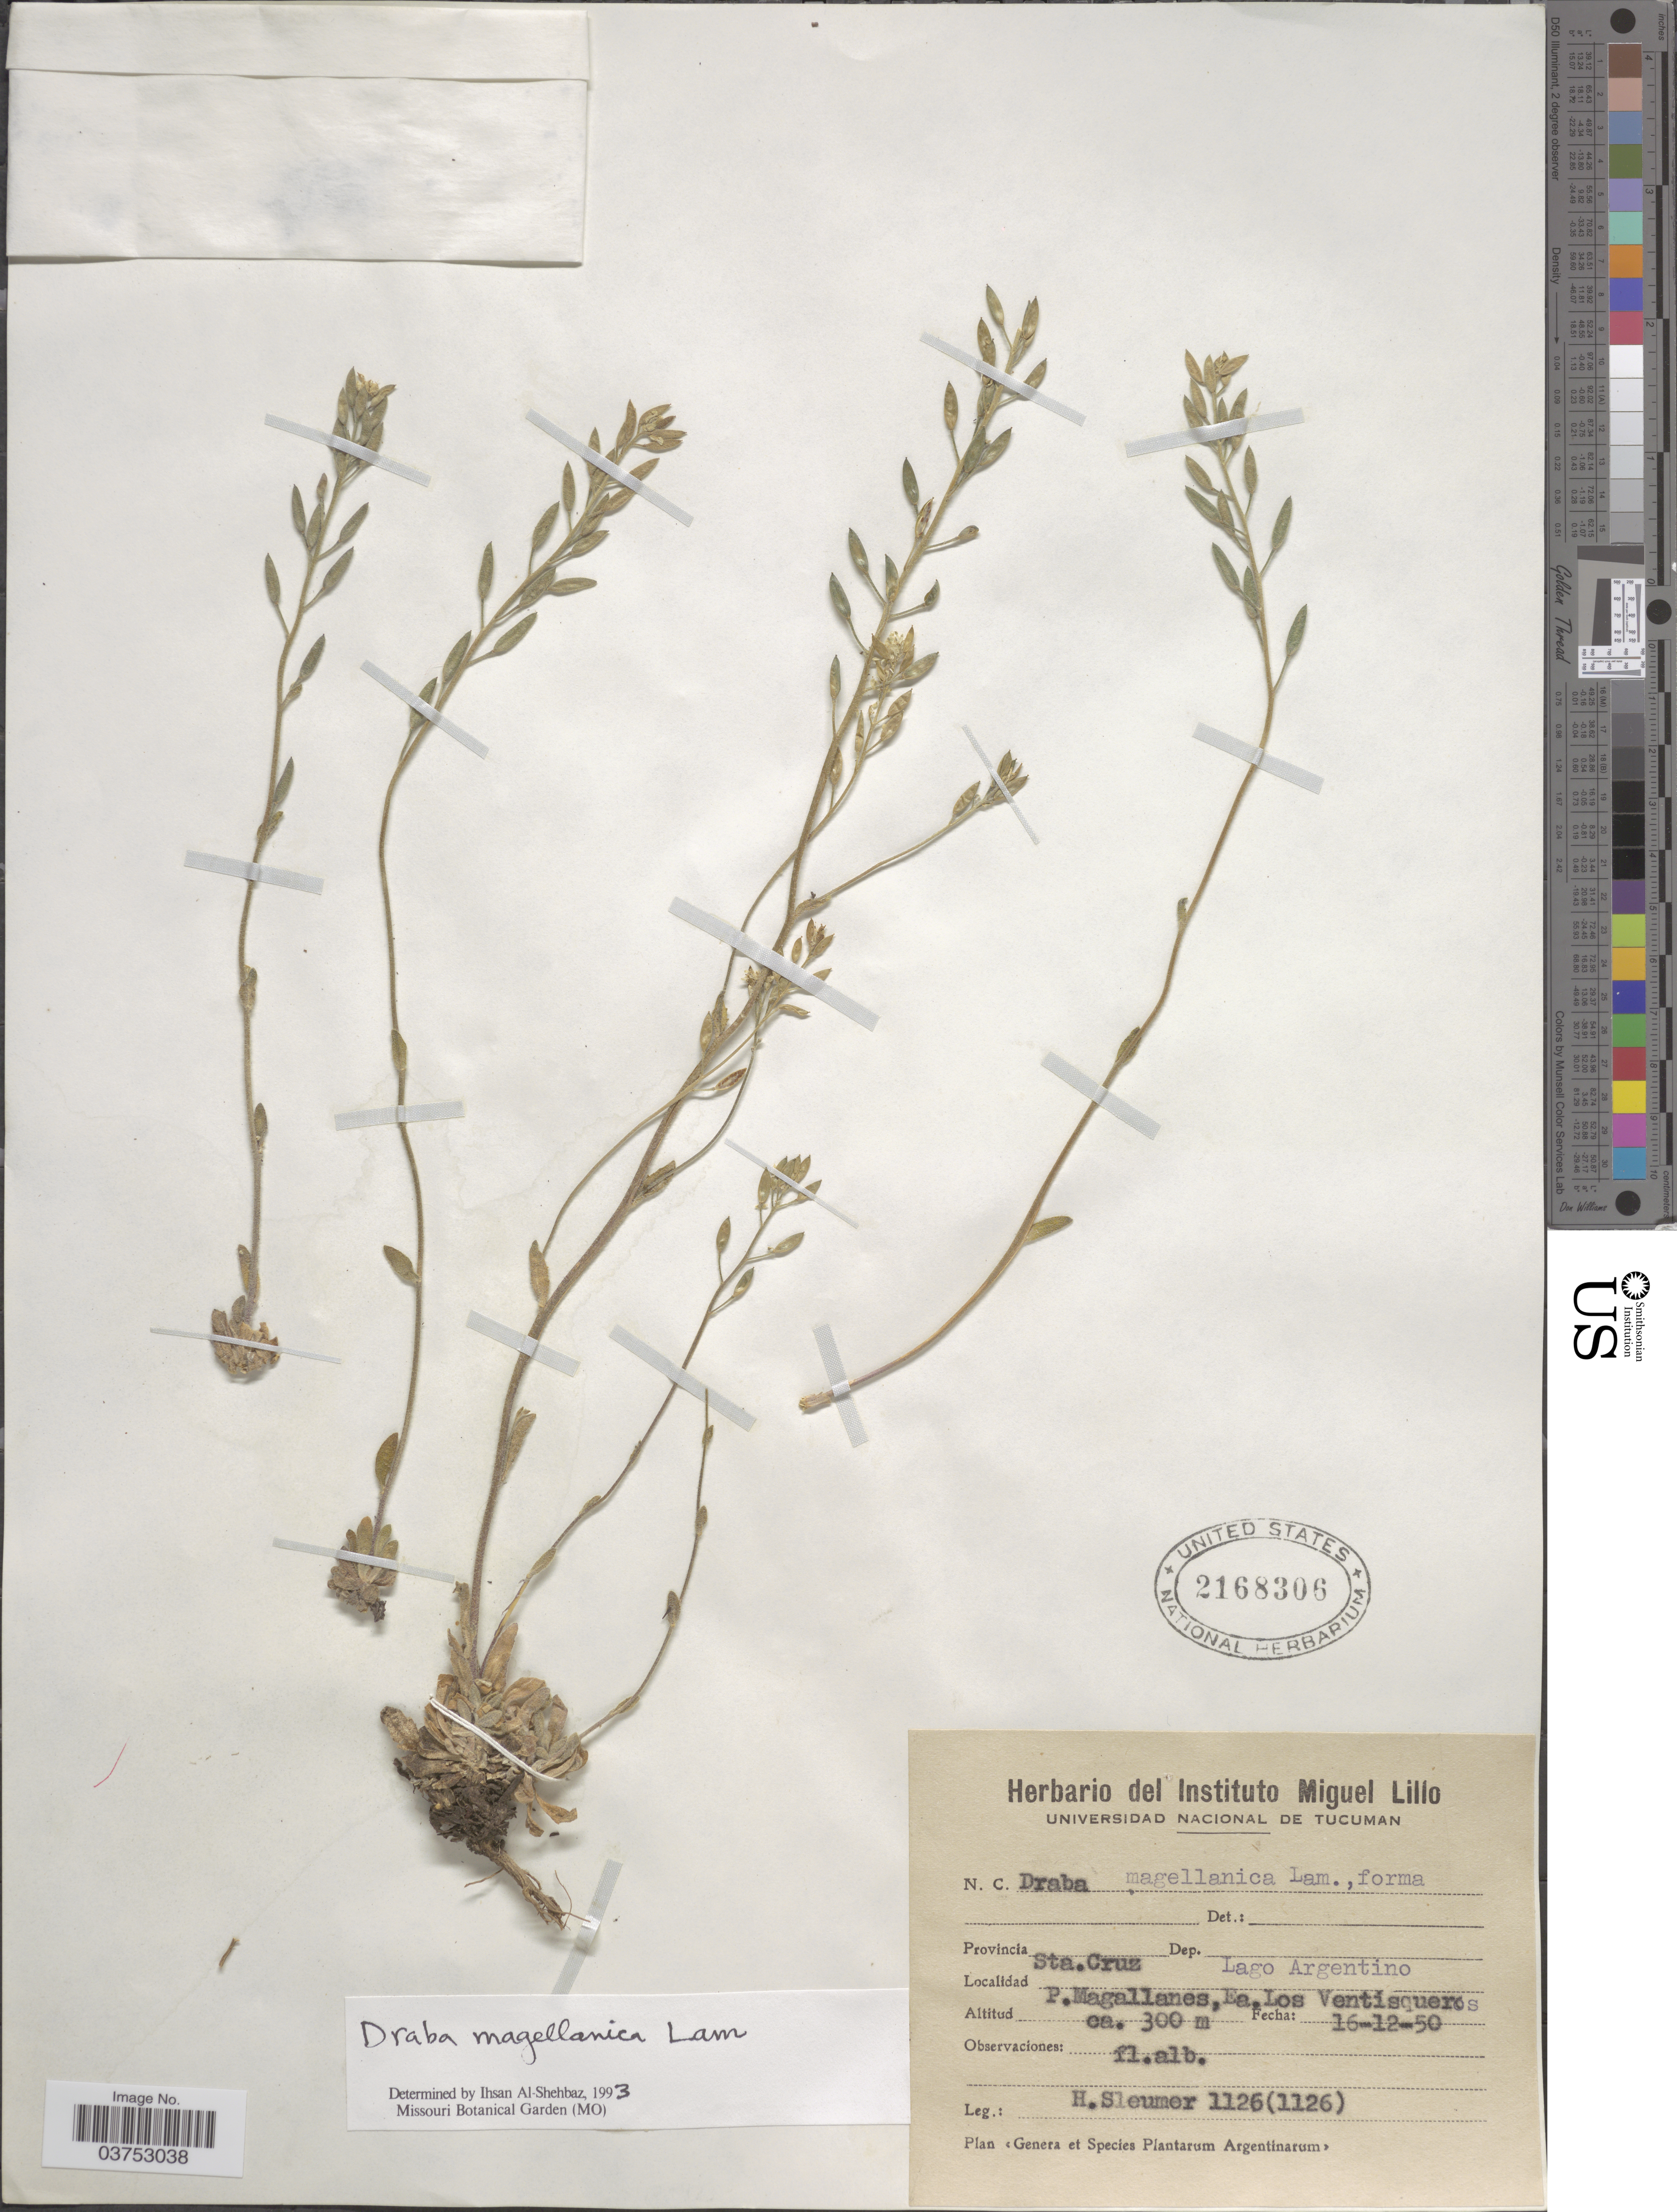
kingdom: Plantae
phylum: Tracheophyta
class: Magnoliopsida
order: Brassicales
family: Brassicaceae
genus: Draba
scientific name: Draba magellanica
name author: (A. Gray) Lam.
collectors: H. O. Sleumer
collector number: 1126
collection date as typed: Transcribed d/m/y: 16/12/50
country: Argentina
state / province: Santa Cruz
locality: Dep. Lago Argentino. P. Magallanes, Ea. Los Ventisquero.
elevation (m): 300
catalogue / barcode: US 2168306